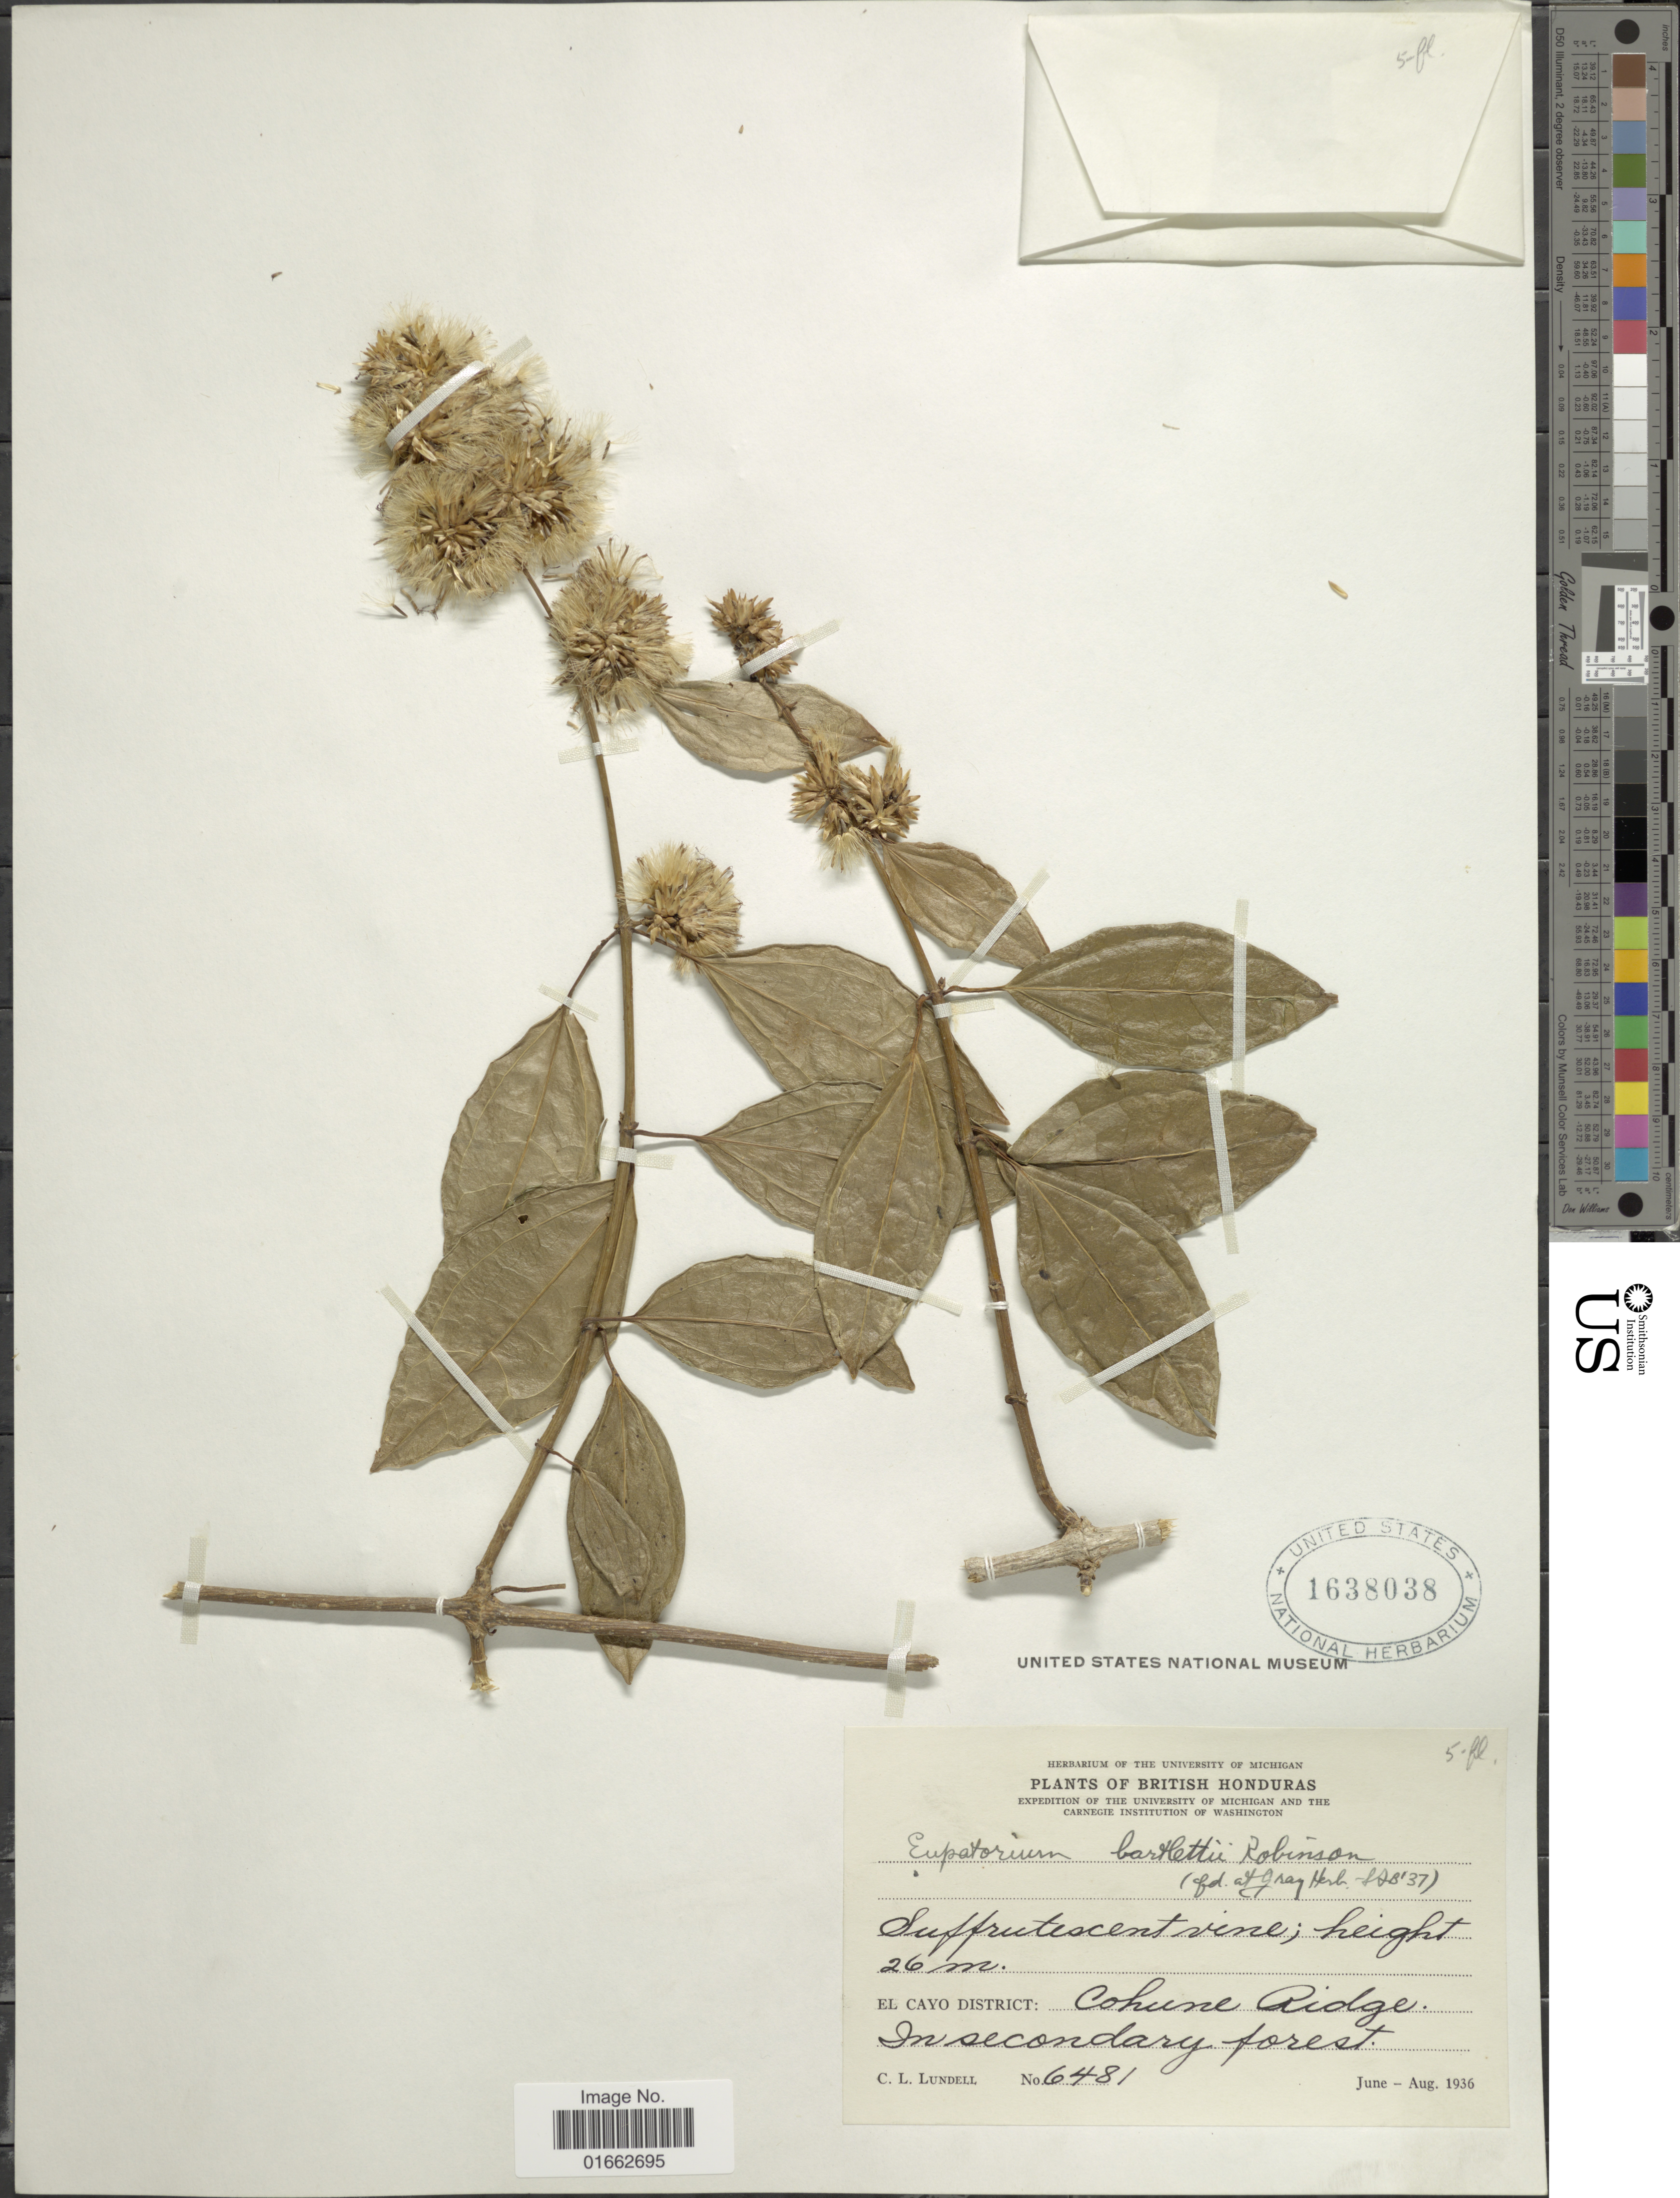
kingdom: Plantae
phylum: Tracheophyta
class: Magnoliopsida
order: Asterales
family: Asteraceae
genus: Critonia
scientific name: Critonia bartlettii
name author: (B.L. Rob.) R.M. King & H. Rob.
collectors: C. L. Lundell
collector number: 6481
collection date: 1936-06/1936-08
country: Belize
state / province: Cayo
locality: British Honduras, El Cayo District: Cohune Ridge, In secondary forest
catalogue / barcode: US 1638038